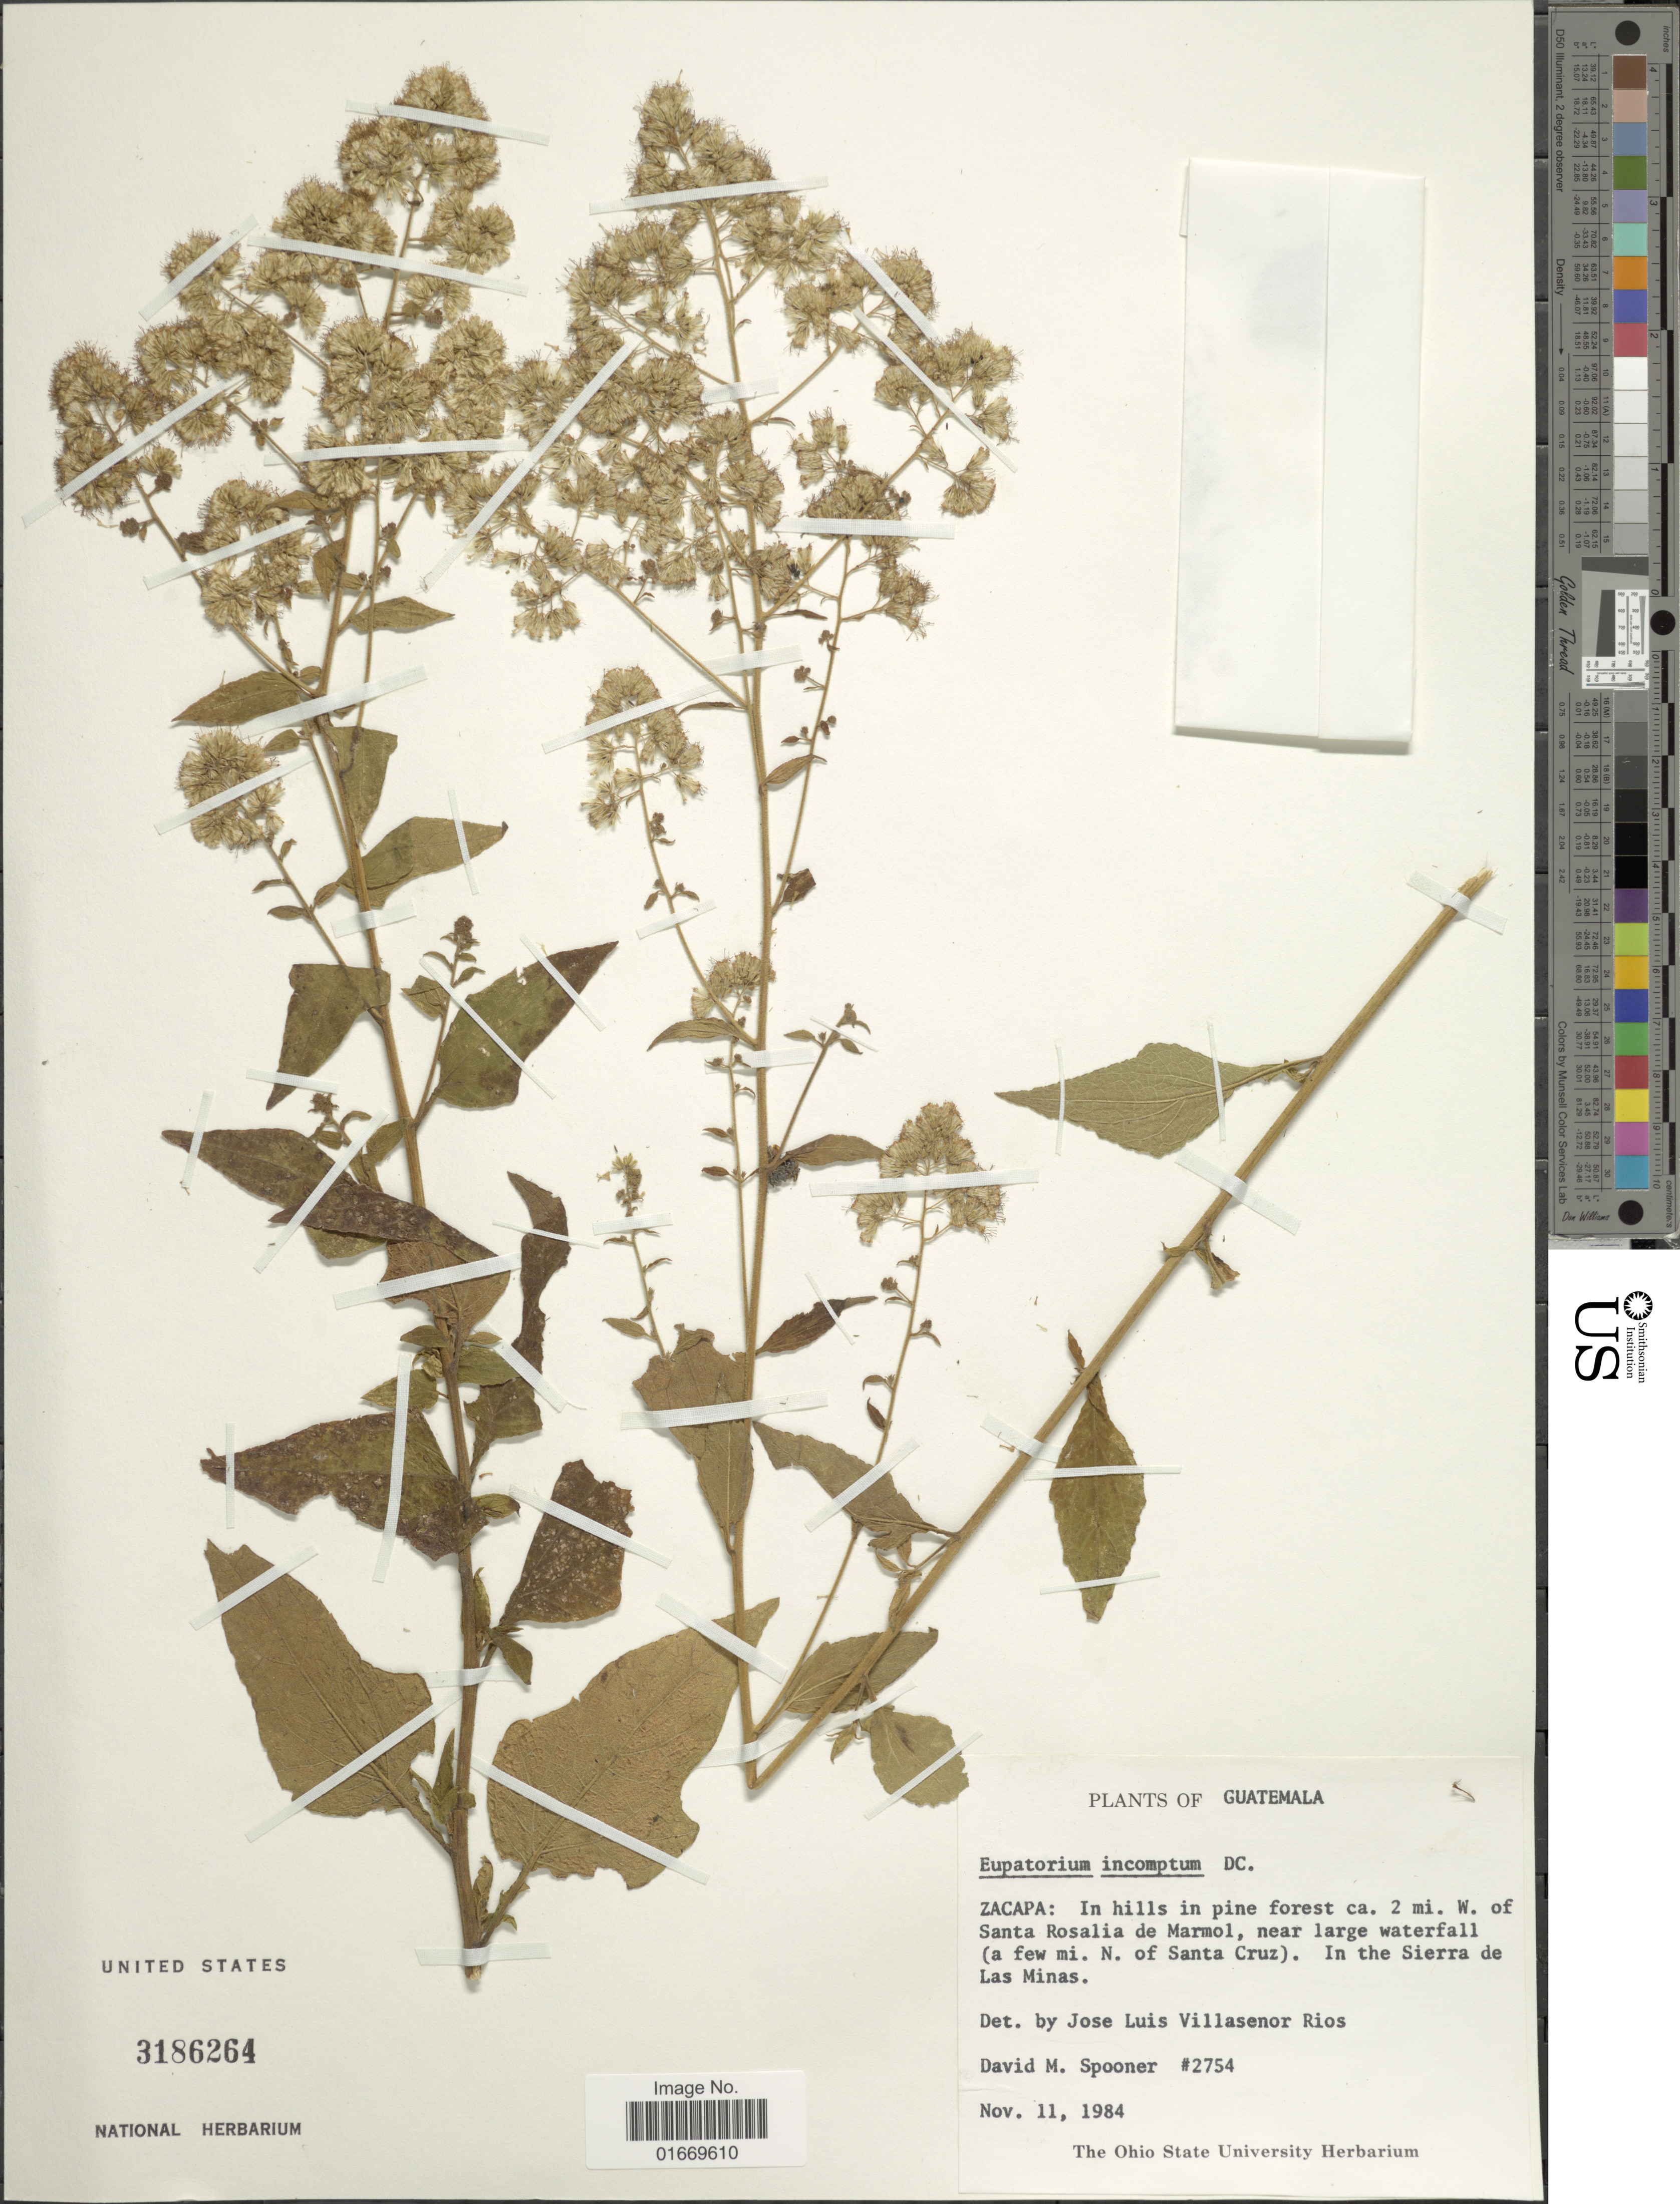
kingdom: Plantae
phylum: Tracheophyta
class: Magnoliopsida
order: Asterales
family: Asteraceae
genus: Decachaeta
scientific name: Decachaeta incompta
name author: (DC.) R.M. King & H. Rob.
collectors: D. Spooner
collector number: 2754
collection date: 1984-11-11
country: Guatemala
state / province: Zacapa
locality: Guatemala. Zacapa: In hills in pine forest ca. 2 mi. W. of Santa Rosalia de marmol, near large waterfall (a few mi. n. of Santa Cruz). In the Sierra de Las Minas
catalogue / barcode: US 3186264